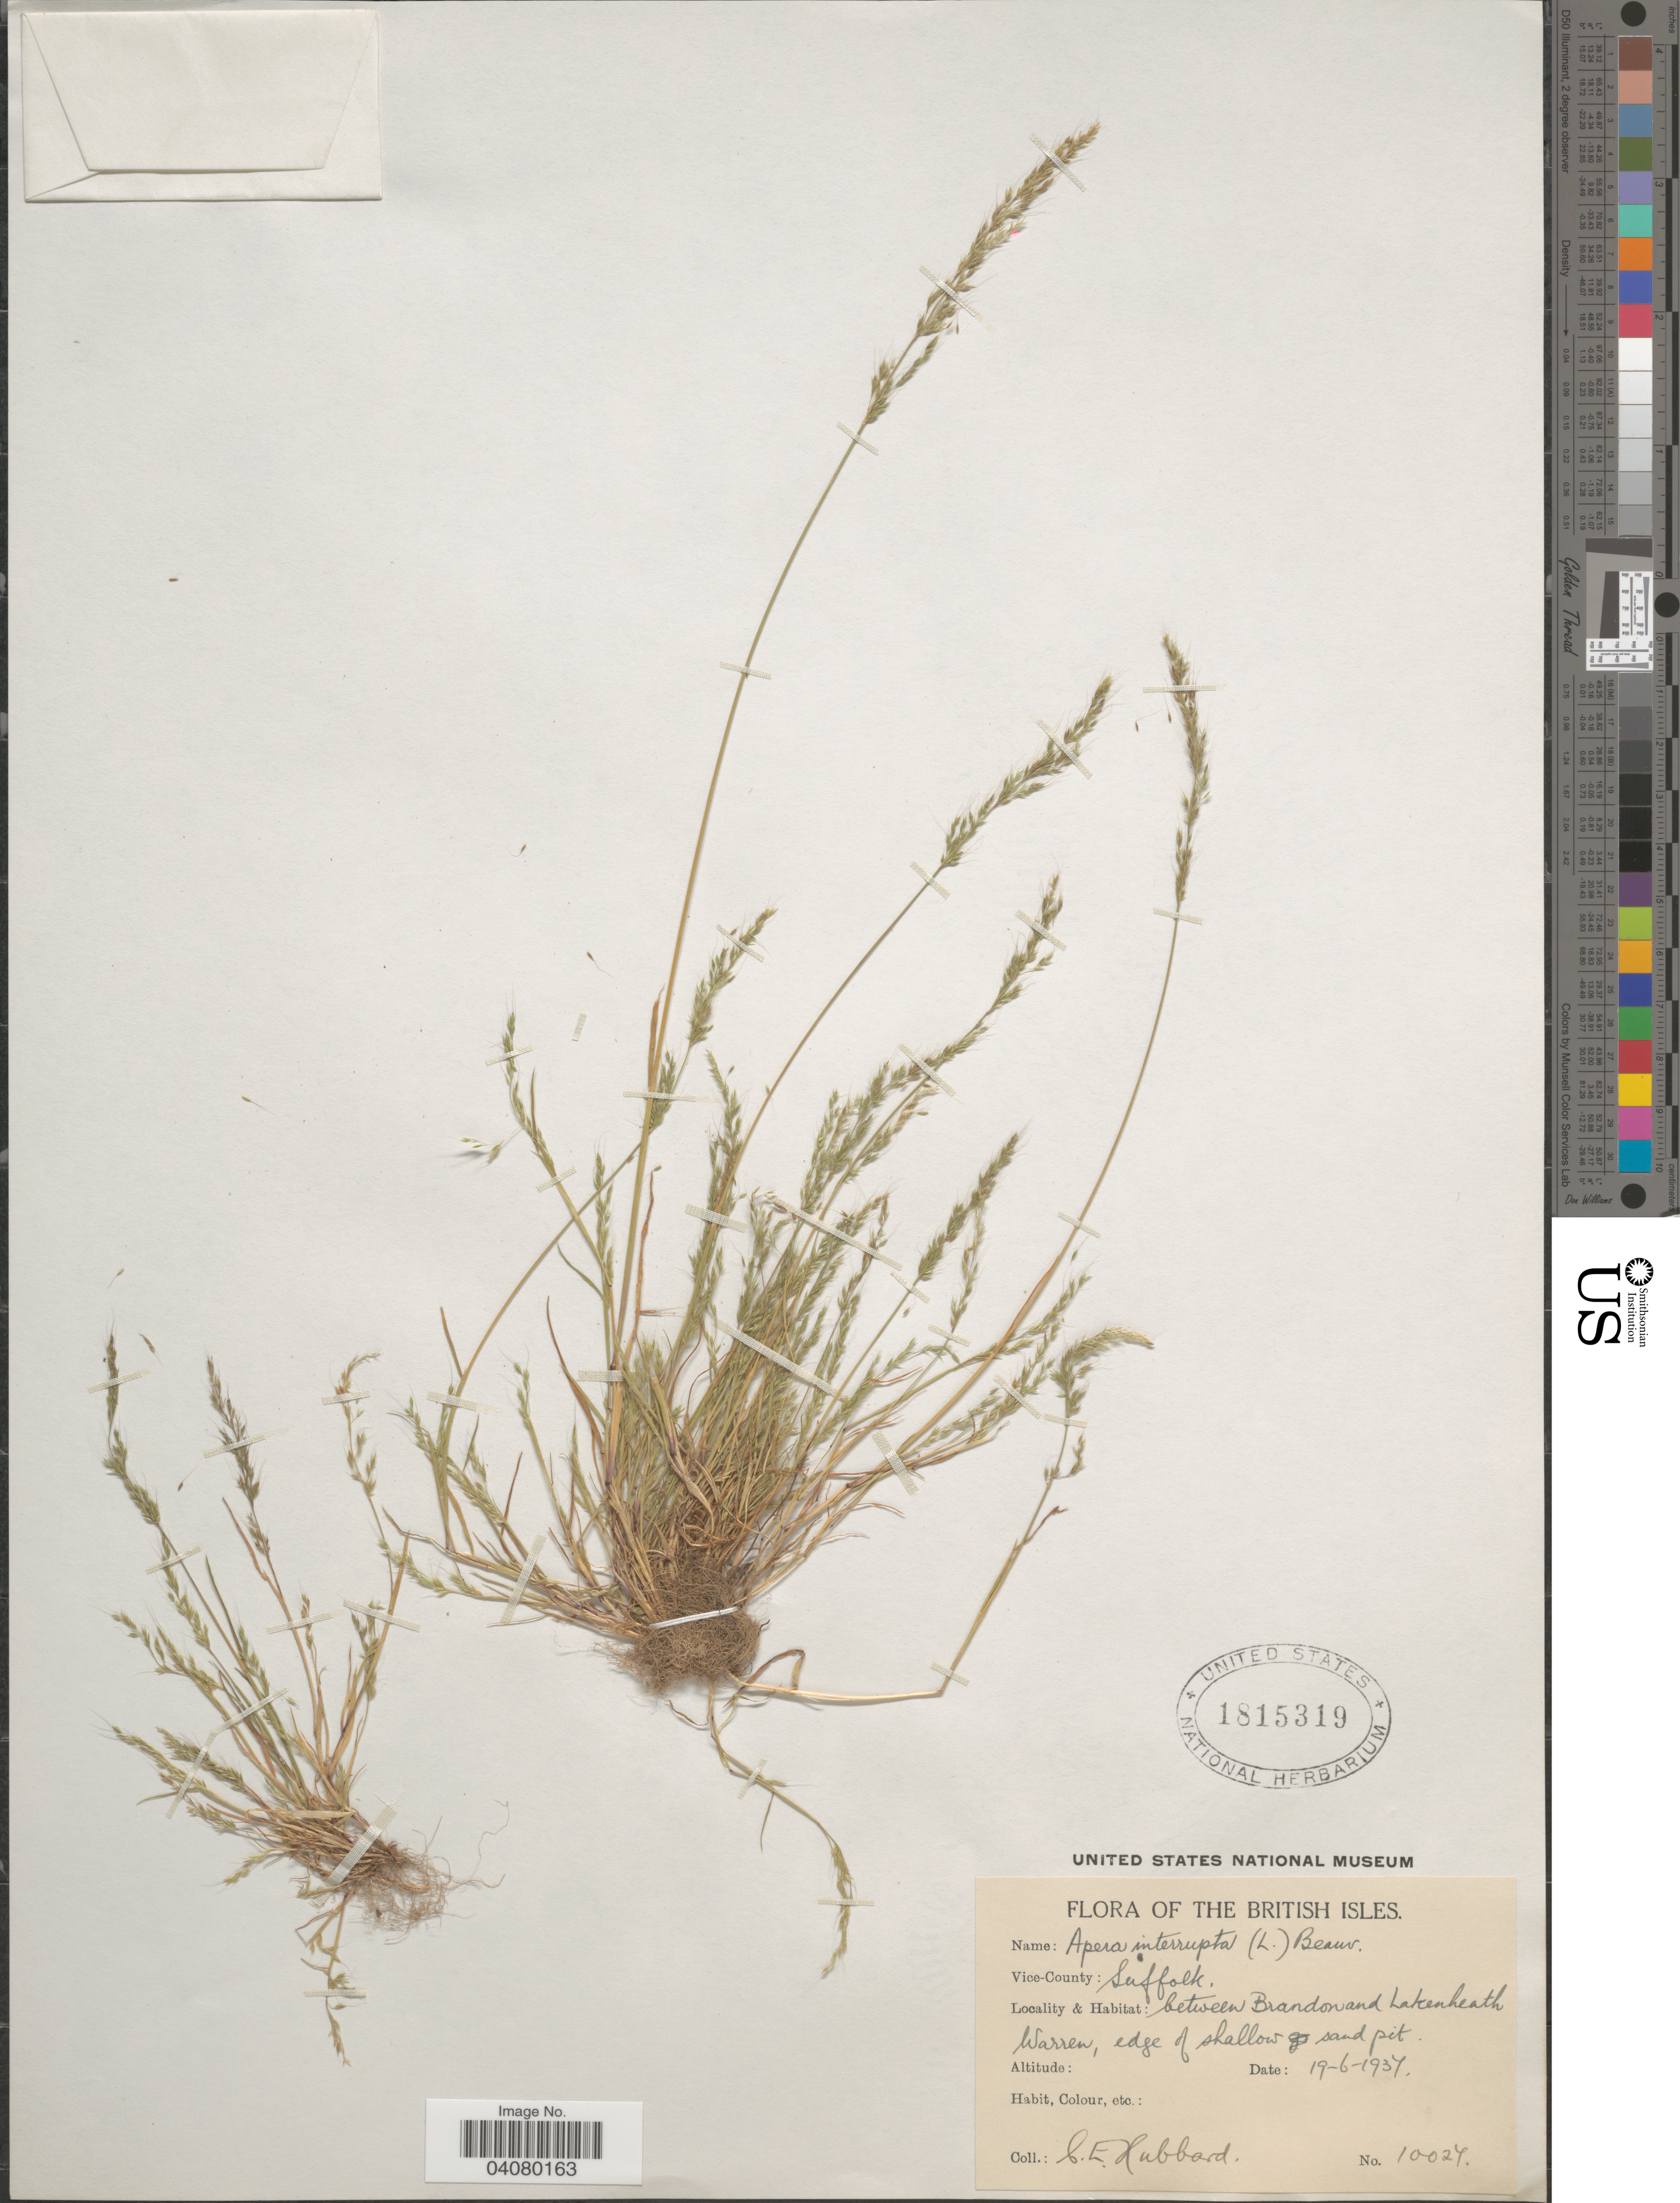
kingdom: Plantae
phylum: Tracheophyta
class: Liliopsida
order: Poales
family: Poaceae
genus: Apera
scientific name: Apera interrupta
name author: (L.) P. Beauv.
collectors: C. E. Hubbard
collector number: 10027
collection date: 1937-06-19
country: United Kingdom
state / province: England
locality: The British Isles. Vice-County: Suffolk. Between Brandon and Lakenheath Warren, edge of shallow sand pit.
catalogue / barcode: US 1815319